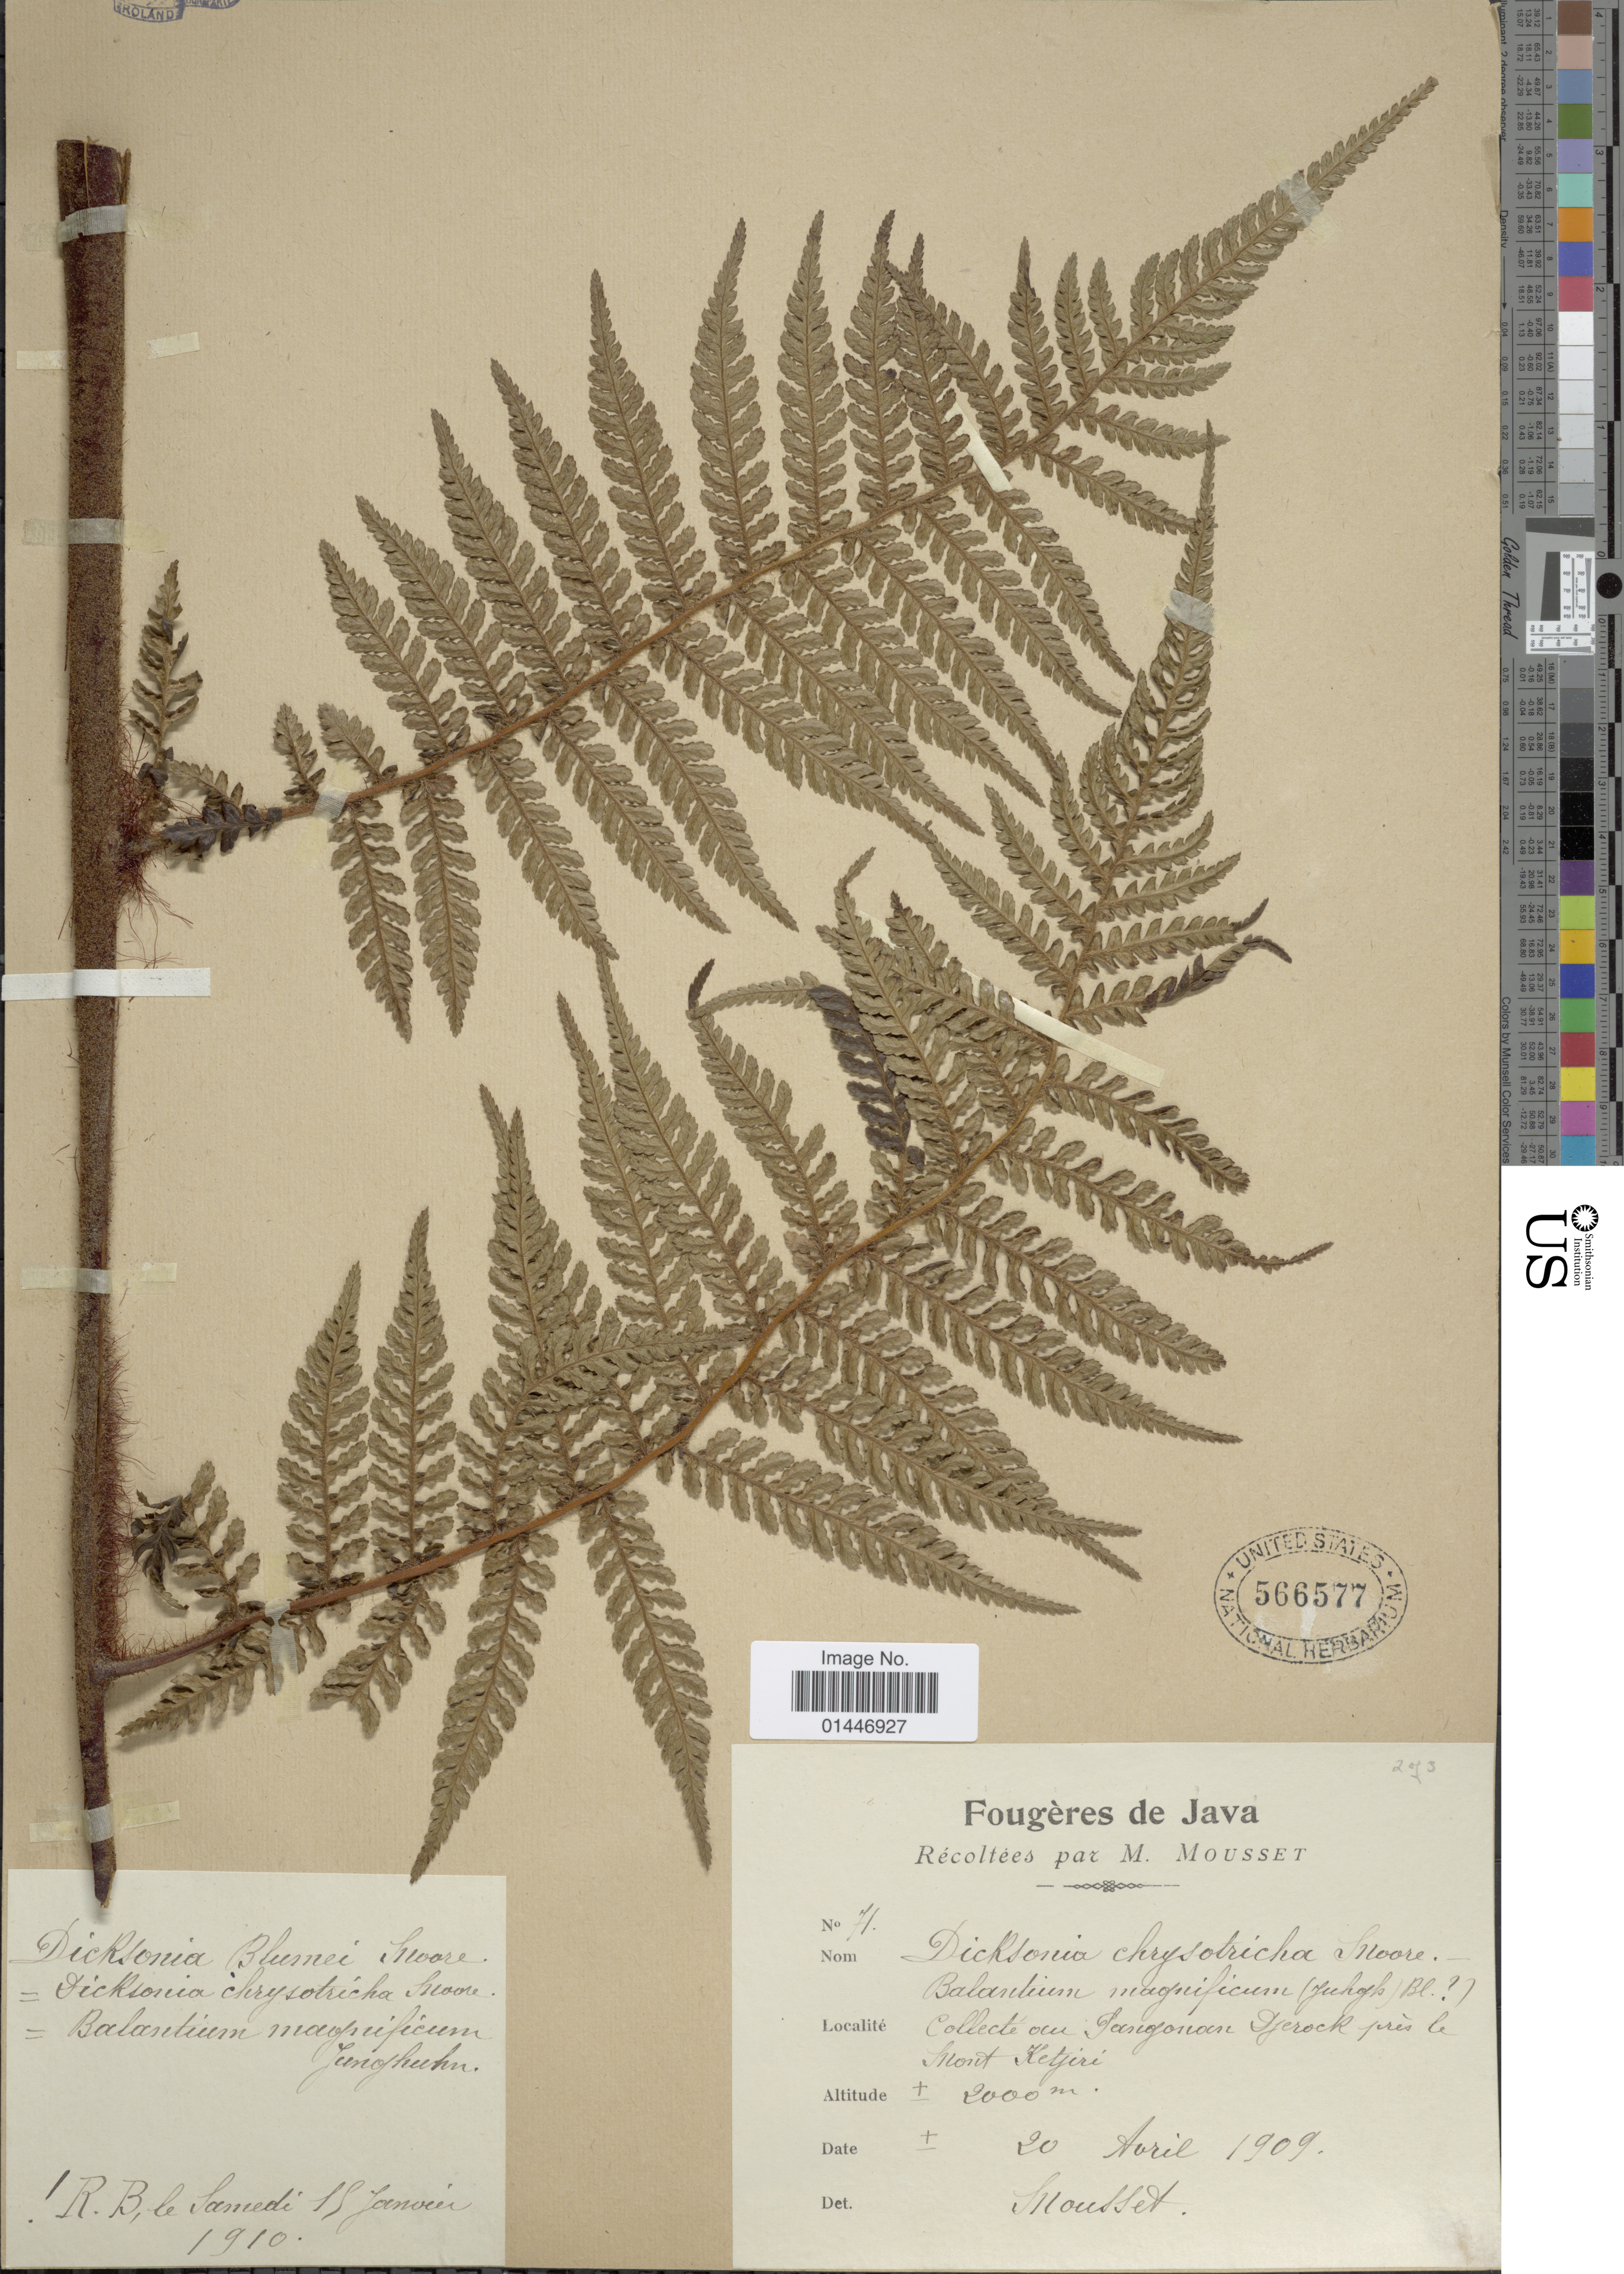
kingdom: Plantae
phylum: Tracheophyta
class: Polypodiopsida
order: Cyatheales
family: Dicksoniaceae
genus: Dicksonia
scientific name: Dicksonia mollis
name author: Holttum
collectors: M. Mousset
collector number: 71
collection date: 1909-04-20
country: Indonesia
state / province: Java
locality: Au Sangonan Djeroek pres le Mont Ketjiri [interpreted]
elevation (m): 2000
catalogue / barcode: US 566577